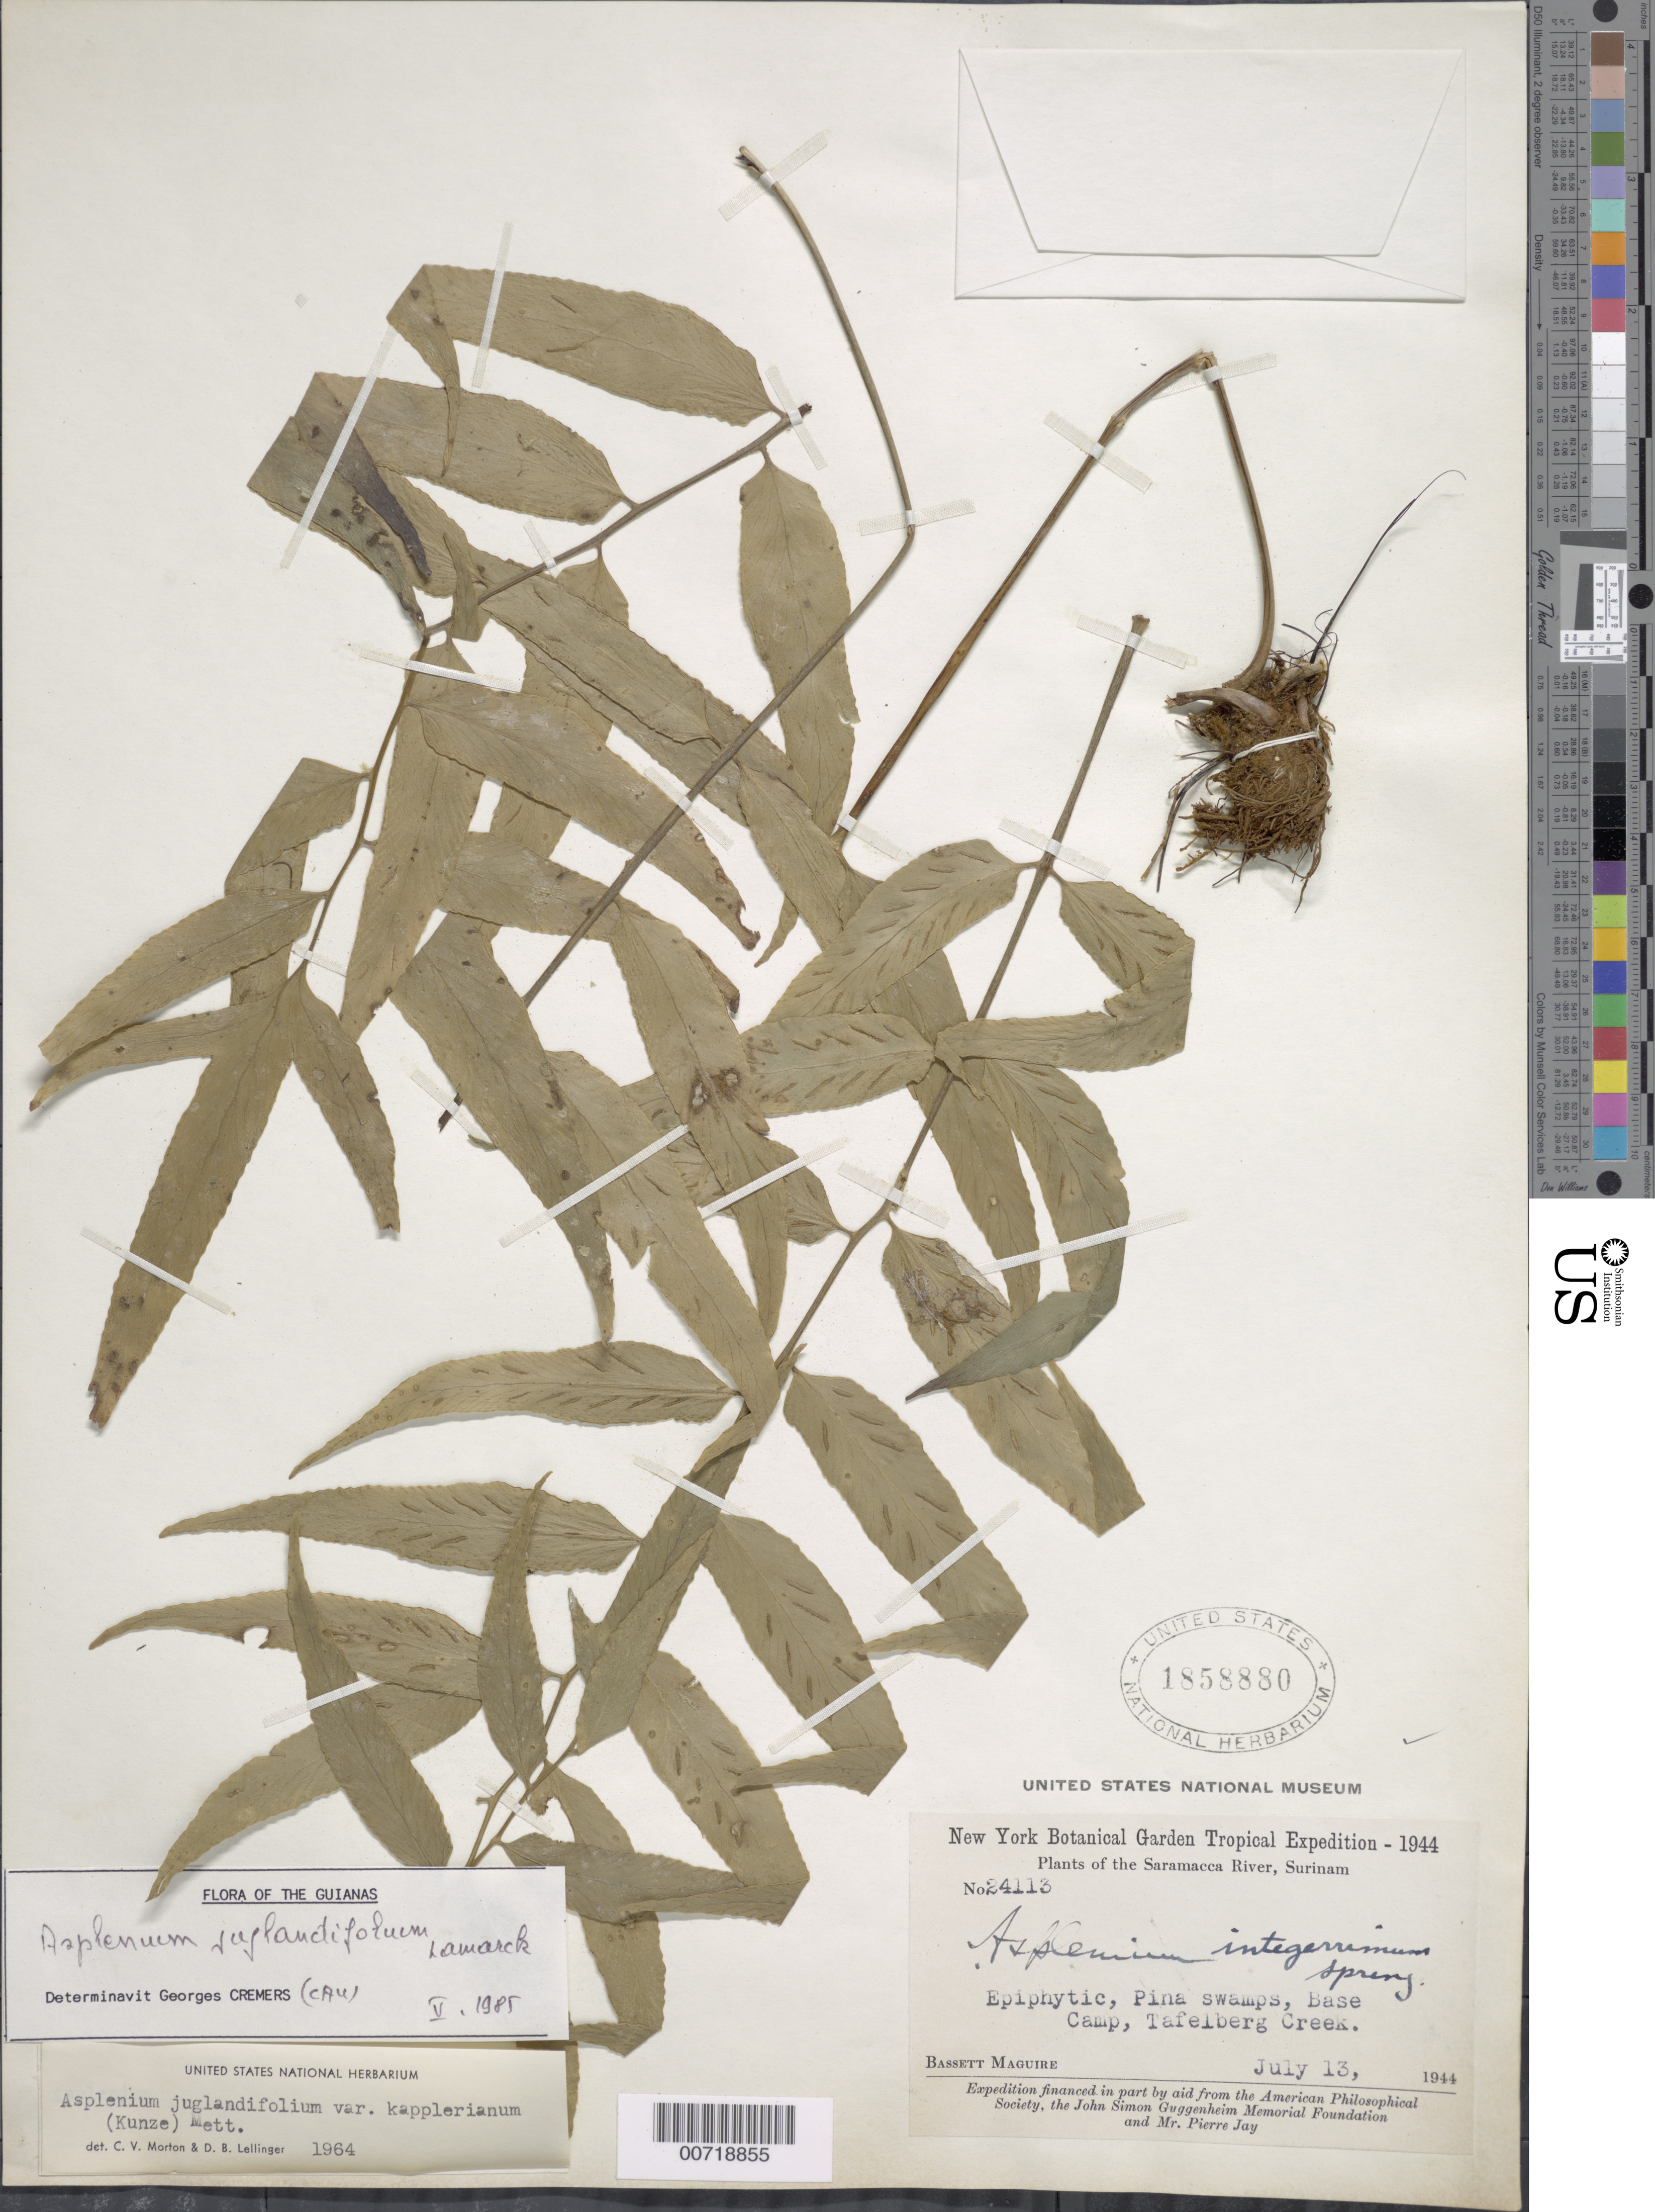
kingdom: Plantae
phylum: Tracheophyta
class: Polypodiopsida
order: Polypodiales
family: Aspleniaceae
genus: Asplenium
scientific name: Asplenium juglandifolium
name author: Lam.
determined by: Cremers, Georges A.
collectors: B. Maguire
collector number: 24113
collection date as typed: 13-Jul-44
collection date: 1944-07-13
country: Suriname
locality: Saramacca River, Tafelberg Creek, vicinity of Base Camp 1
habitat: Pina swamps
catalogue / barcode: US 1858880